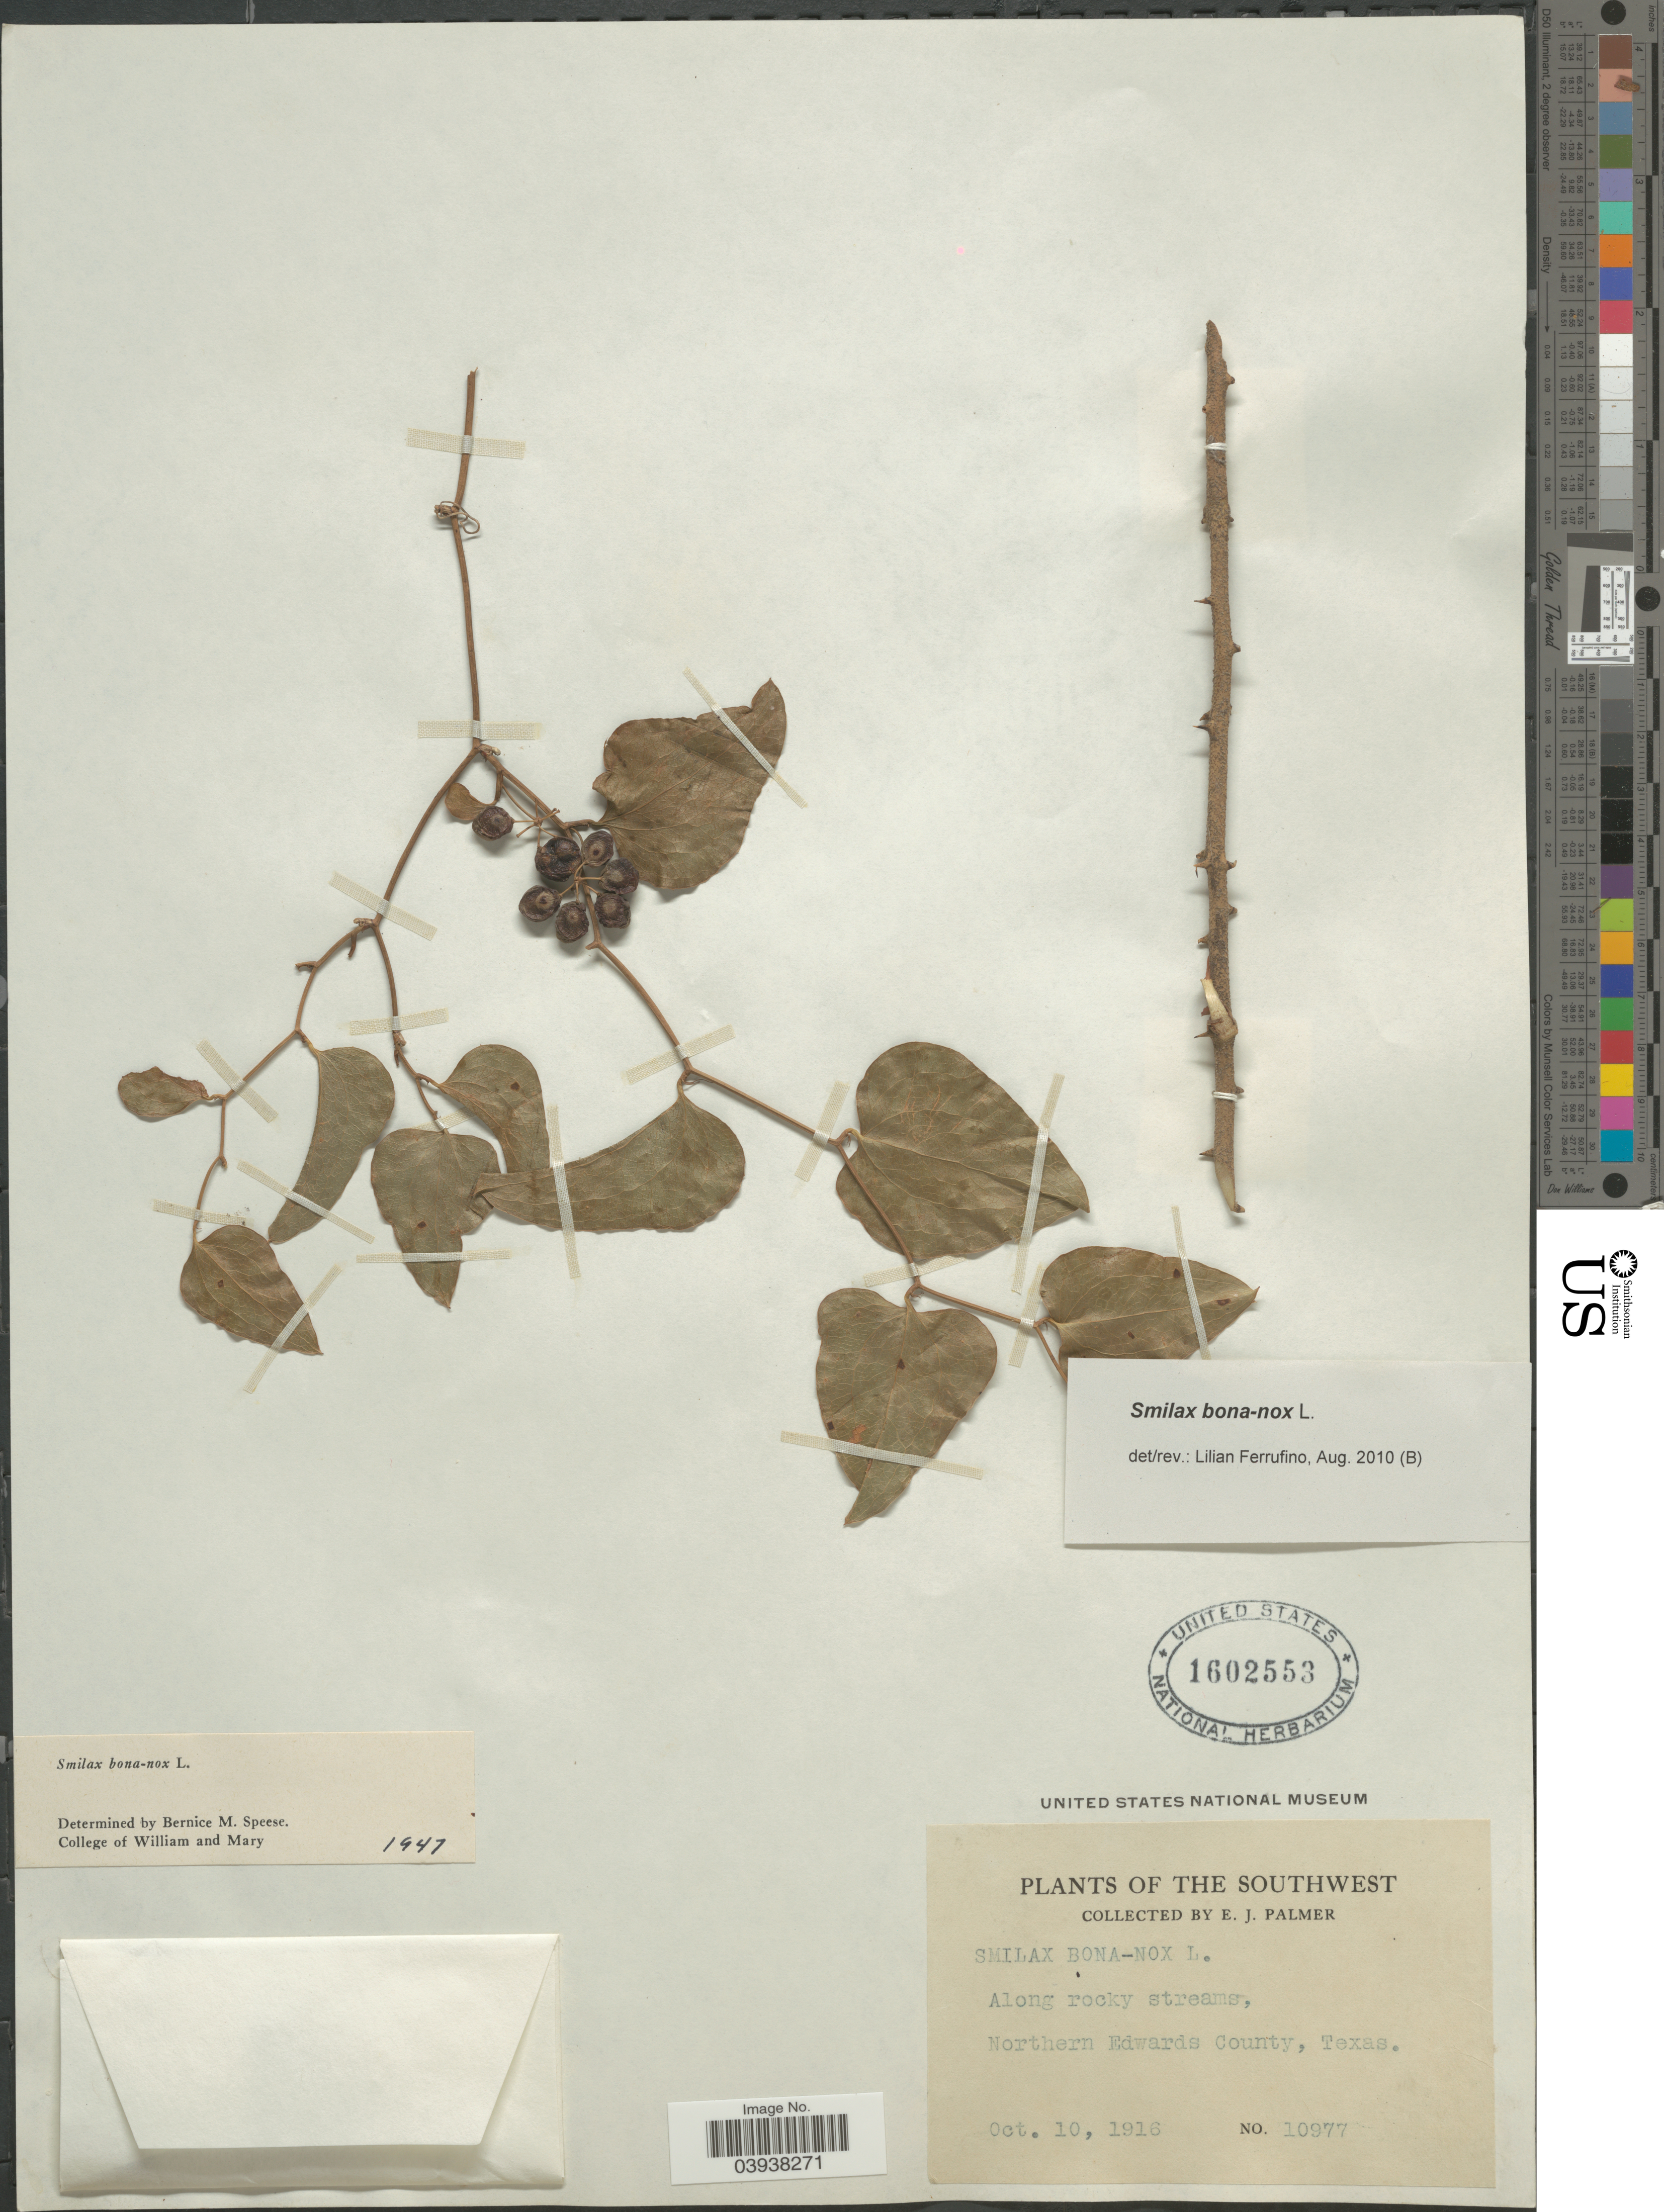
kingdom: Plantae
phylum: Tracheophyta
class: Liliopsida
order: Liliales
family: Smilacaceae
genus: Smilax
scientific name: Smilax bona-nox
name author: L.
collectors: E. J. Palmer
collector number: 10977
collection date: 1916-10-10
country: United States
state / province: Texas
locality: The Southwest. Northern Edwards County.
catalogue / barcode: US 1602553